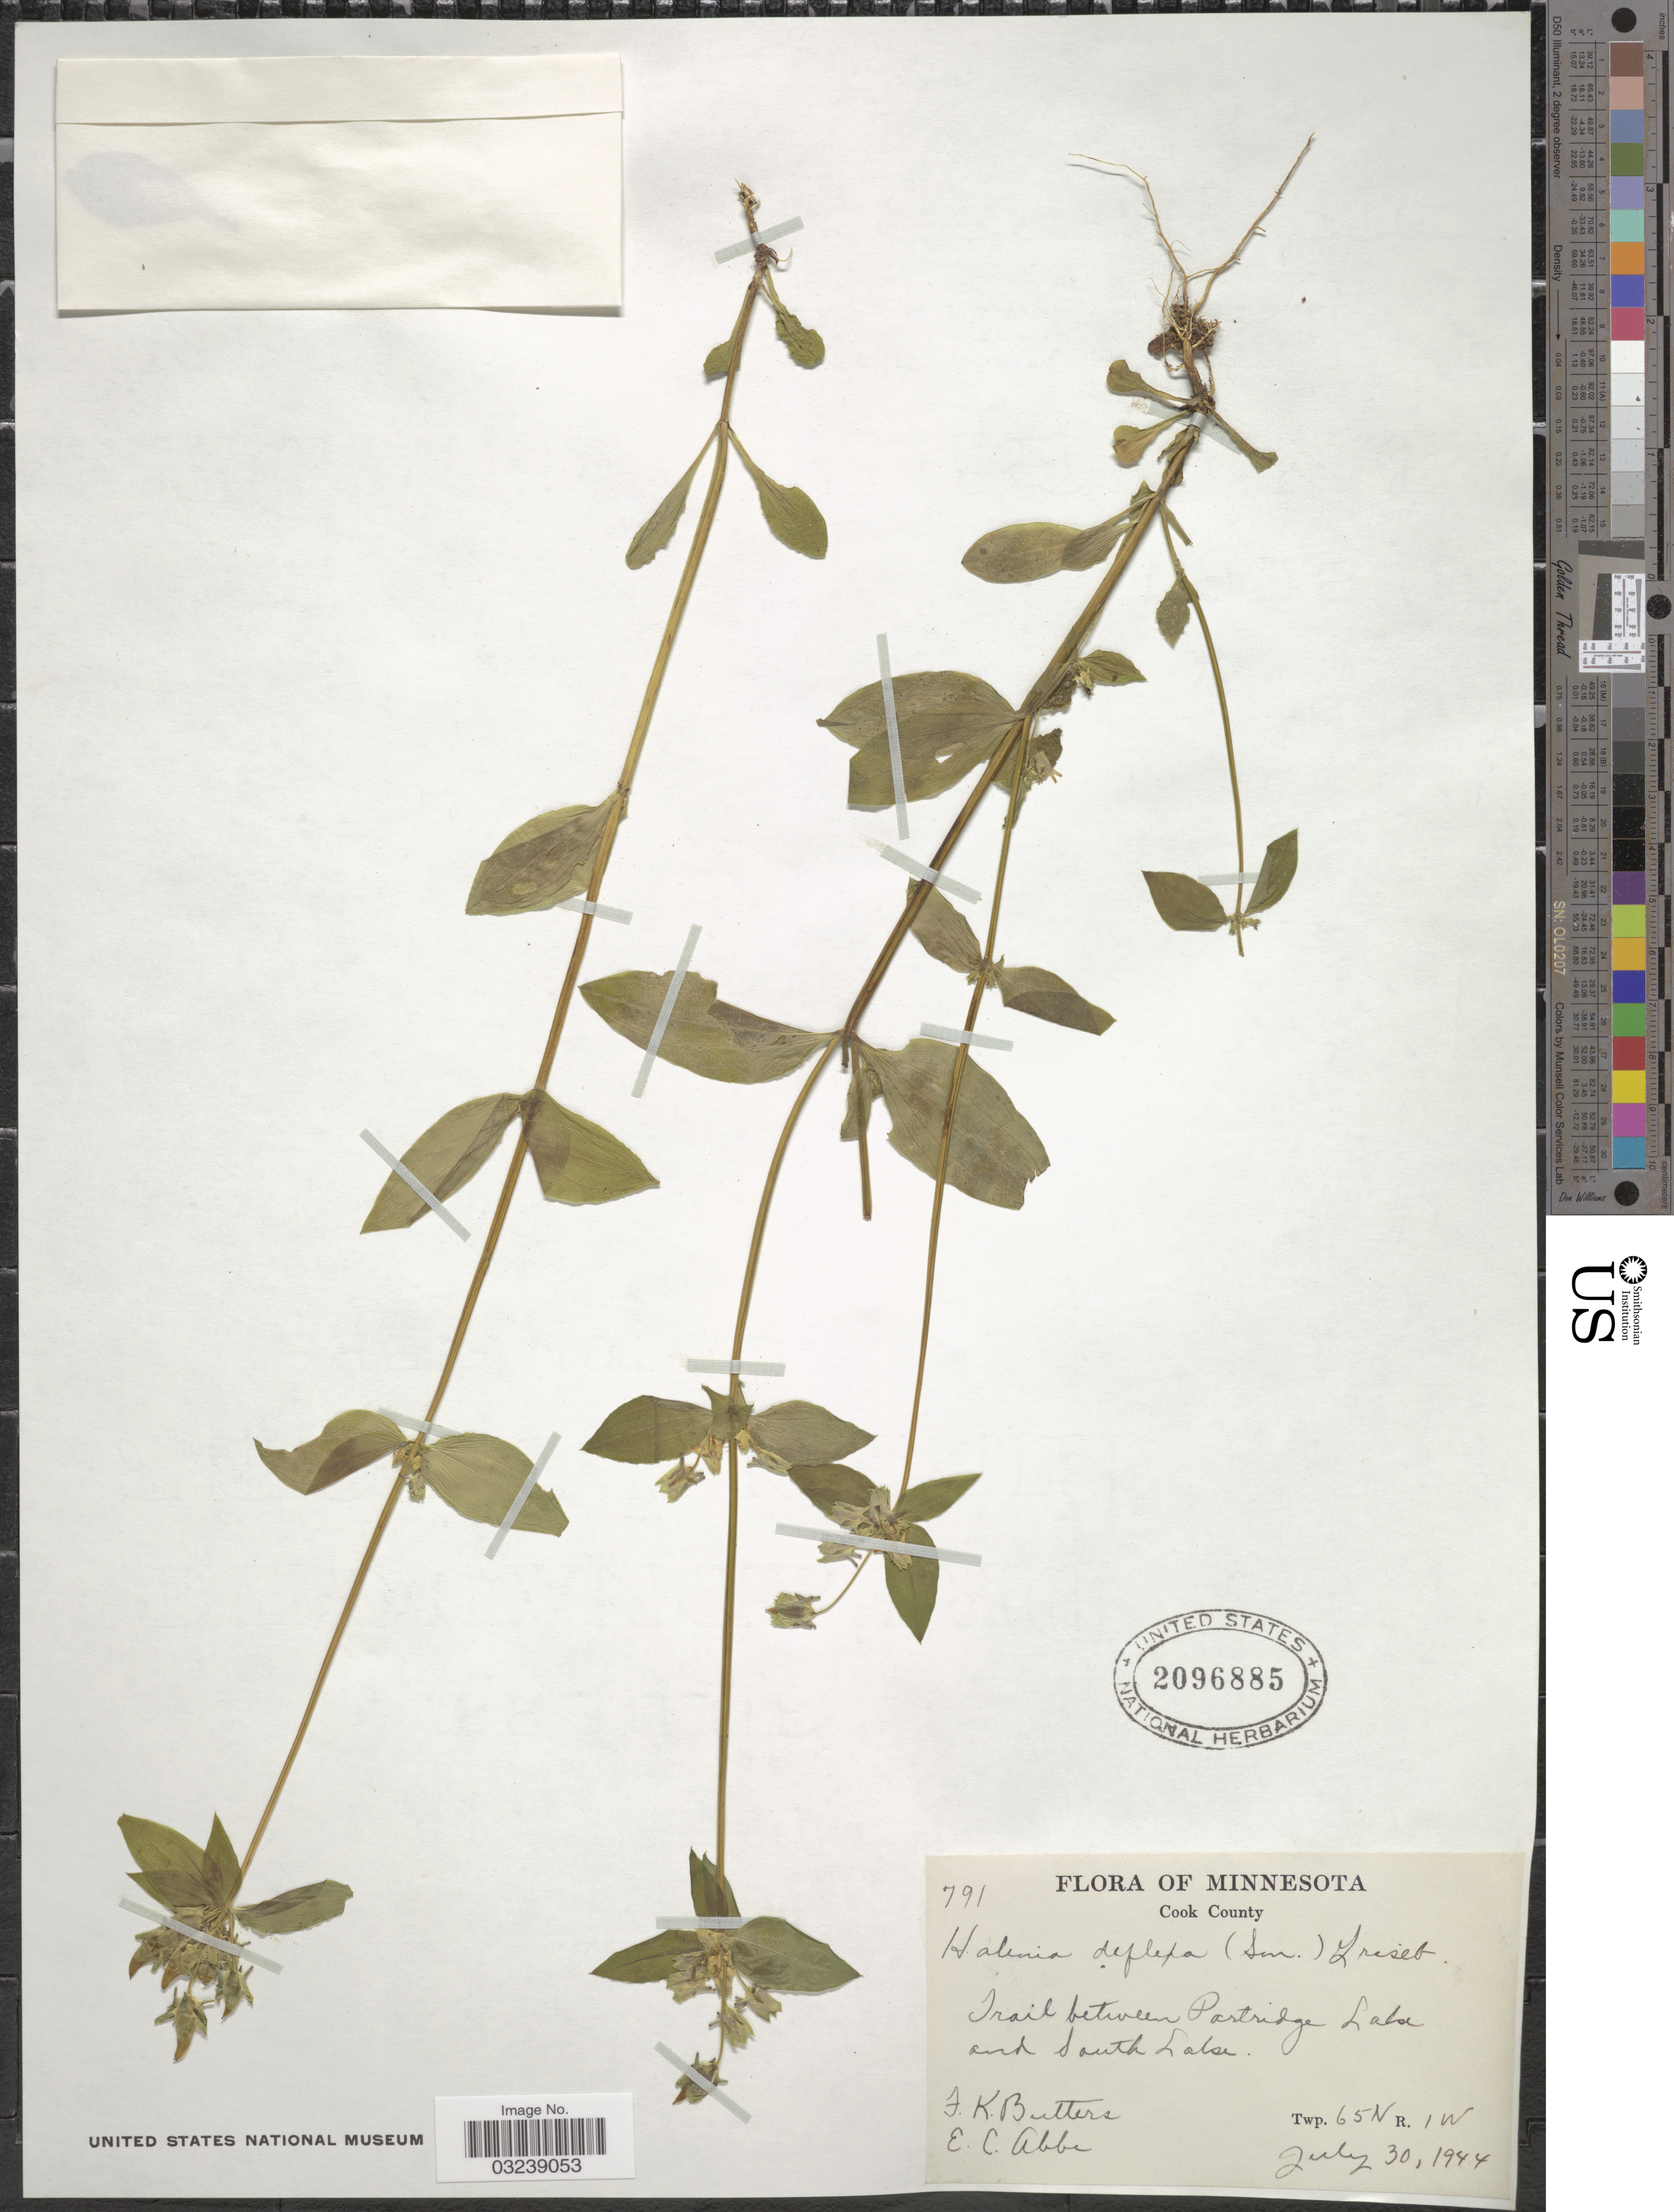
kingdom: Plantae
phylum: Tracheophyta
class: Magnoliopsida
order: Gentianales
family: Gentianaceae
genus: Halenia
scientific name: Halenia deflexa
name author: (Sm.) Griseb.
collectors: F. K. Butters & E. C. Abbe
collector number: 791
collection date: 1944-07-30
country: United States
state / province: Minnesota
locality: Cook County. Trail between Partridge Lake and South Lake. Twp. 65N R1W.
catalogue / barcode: US 2096885